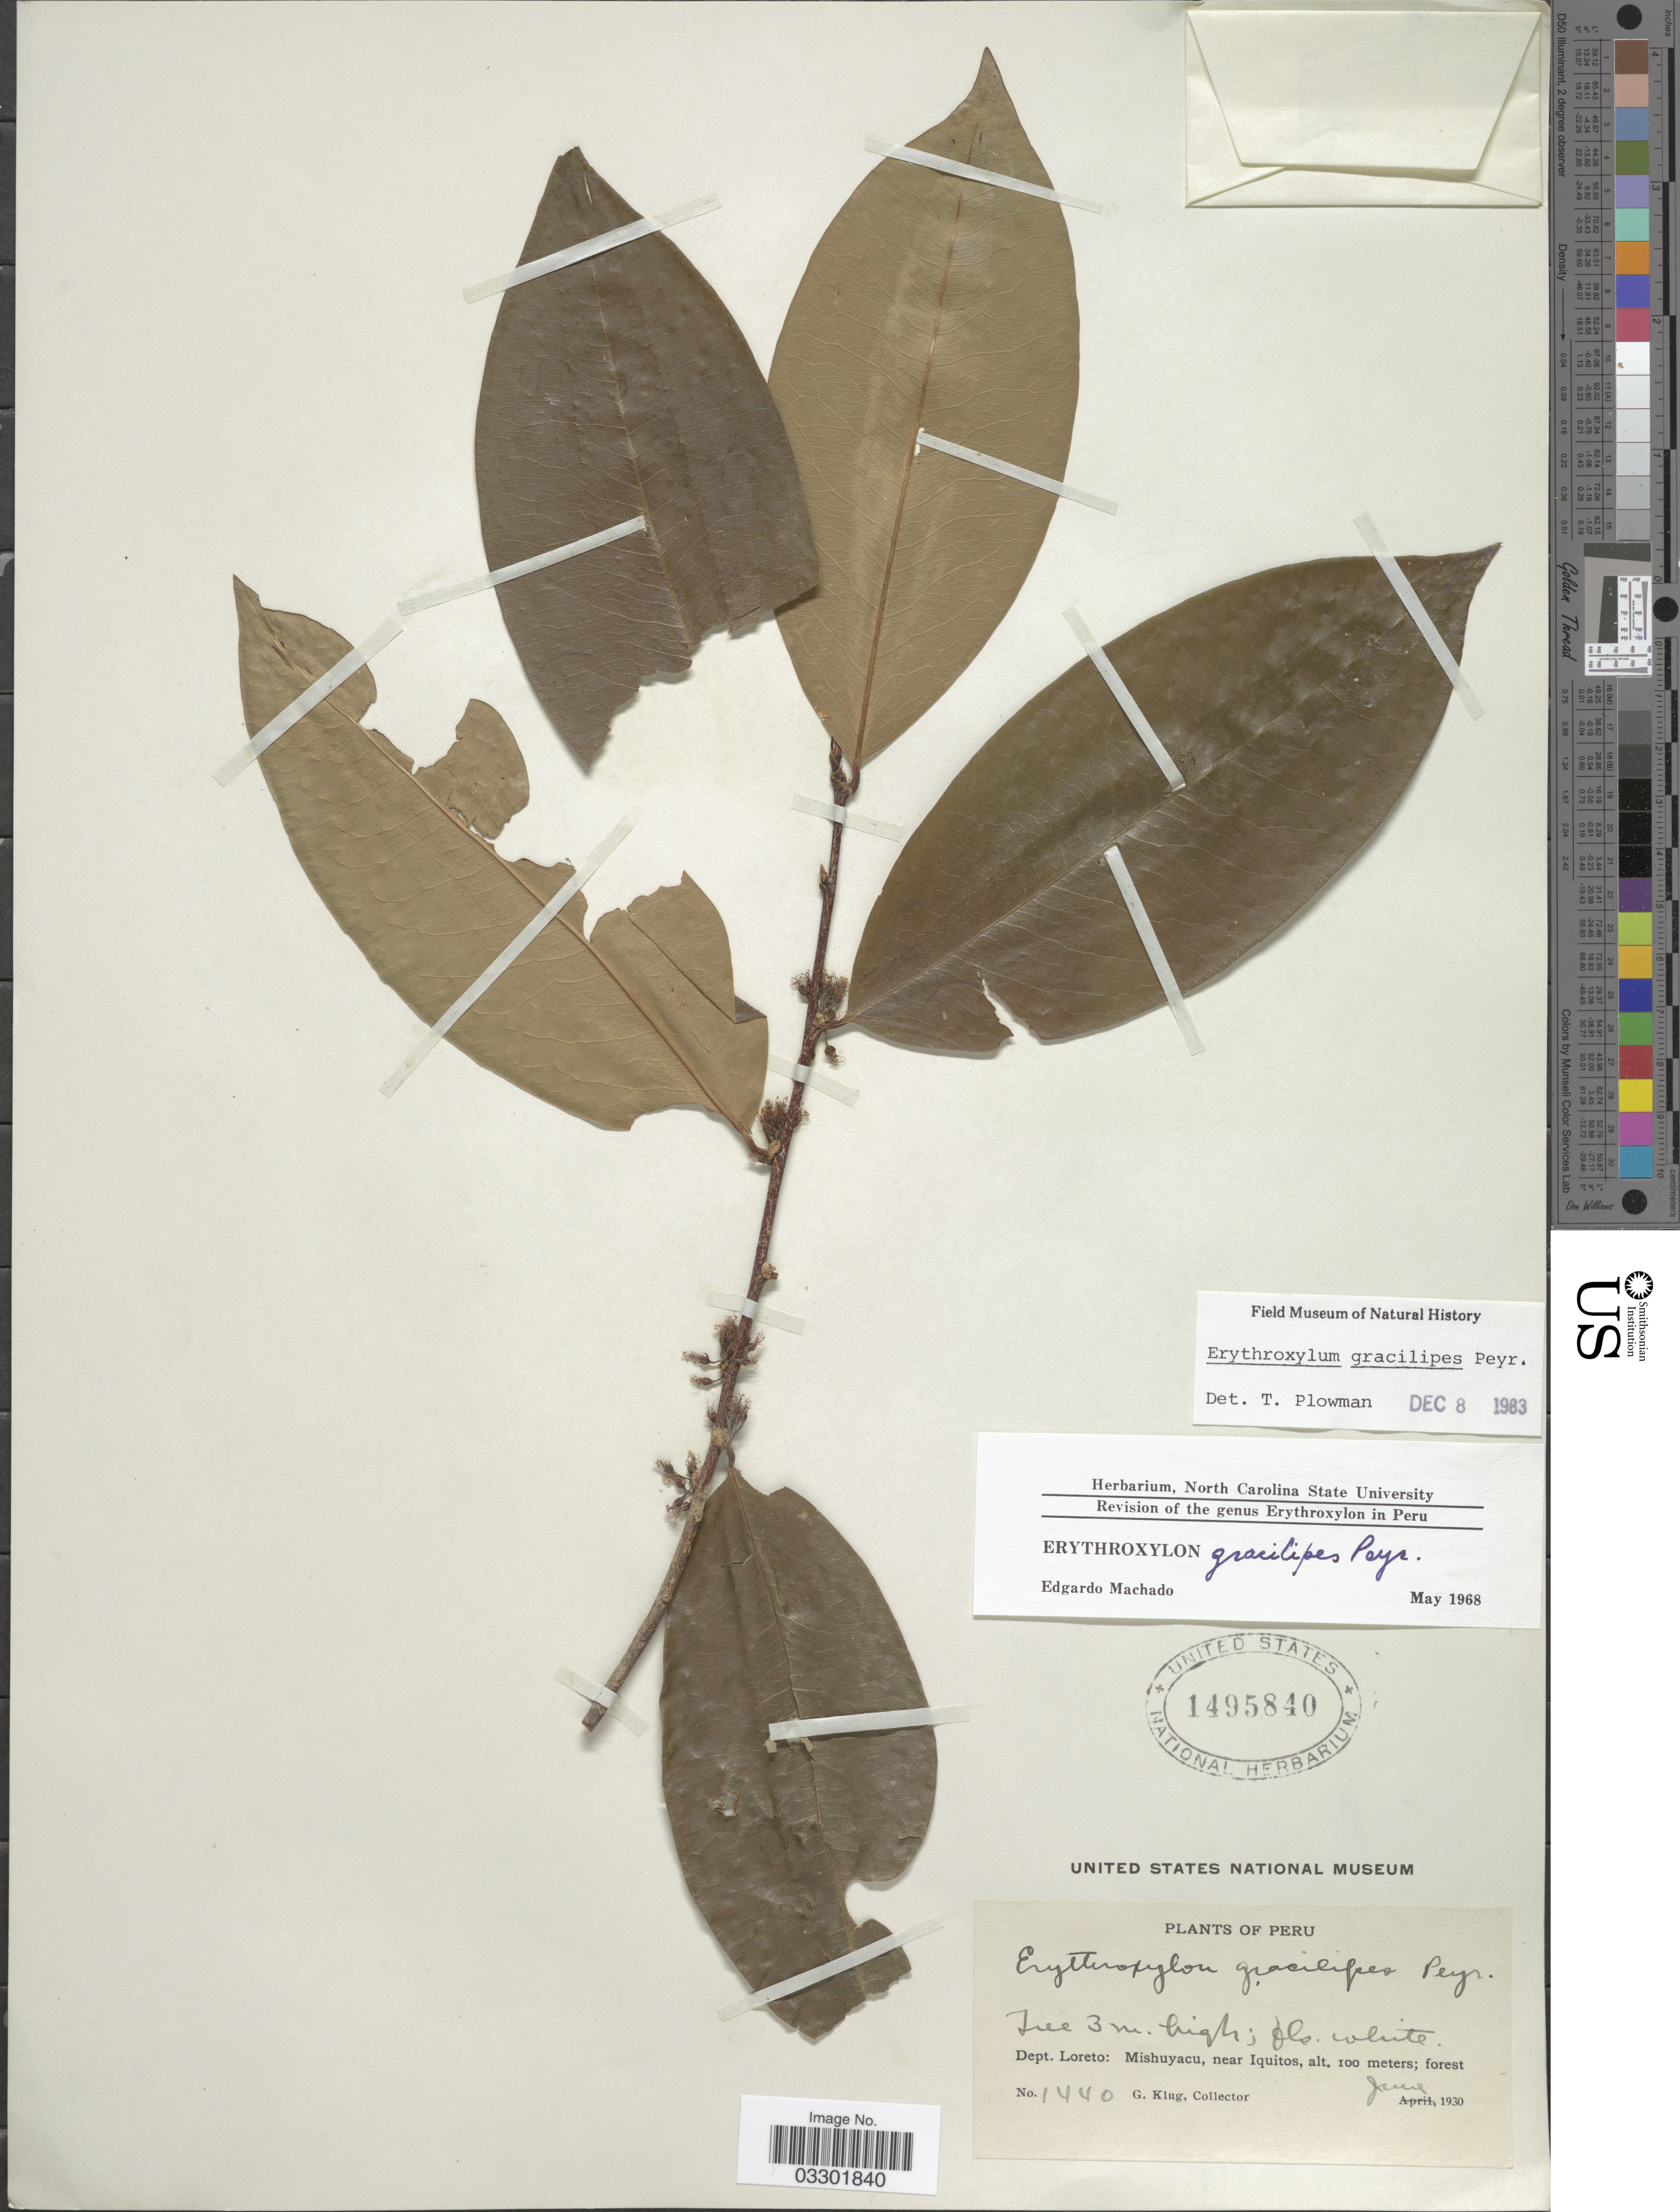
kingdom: Plantae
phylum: Tracheophyta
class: Magnoliopsida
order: Malpighiales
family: Erythroxylaceae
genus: Erythroxylum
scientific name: Erythroxylum gracilipes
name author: Peyr.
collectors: G. Klug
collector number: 1440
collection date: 1930-06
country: Peru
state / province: Loreto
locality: Dept. Loreto: Mishuyacu, near Iquitos.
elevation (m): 100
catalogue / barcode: US 1495840